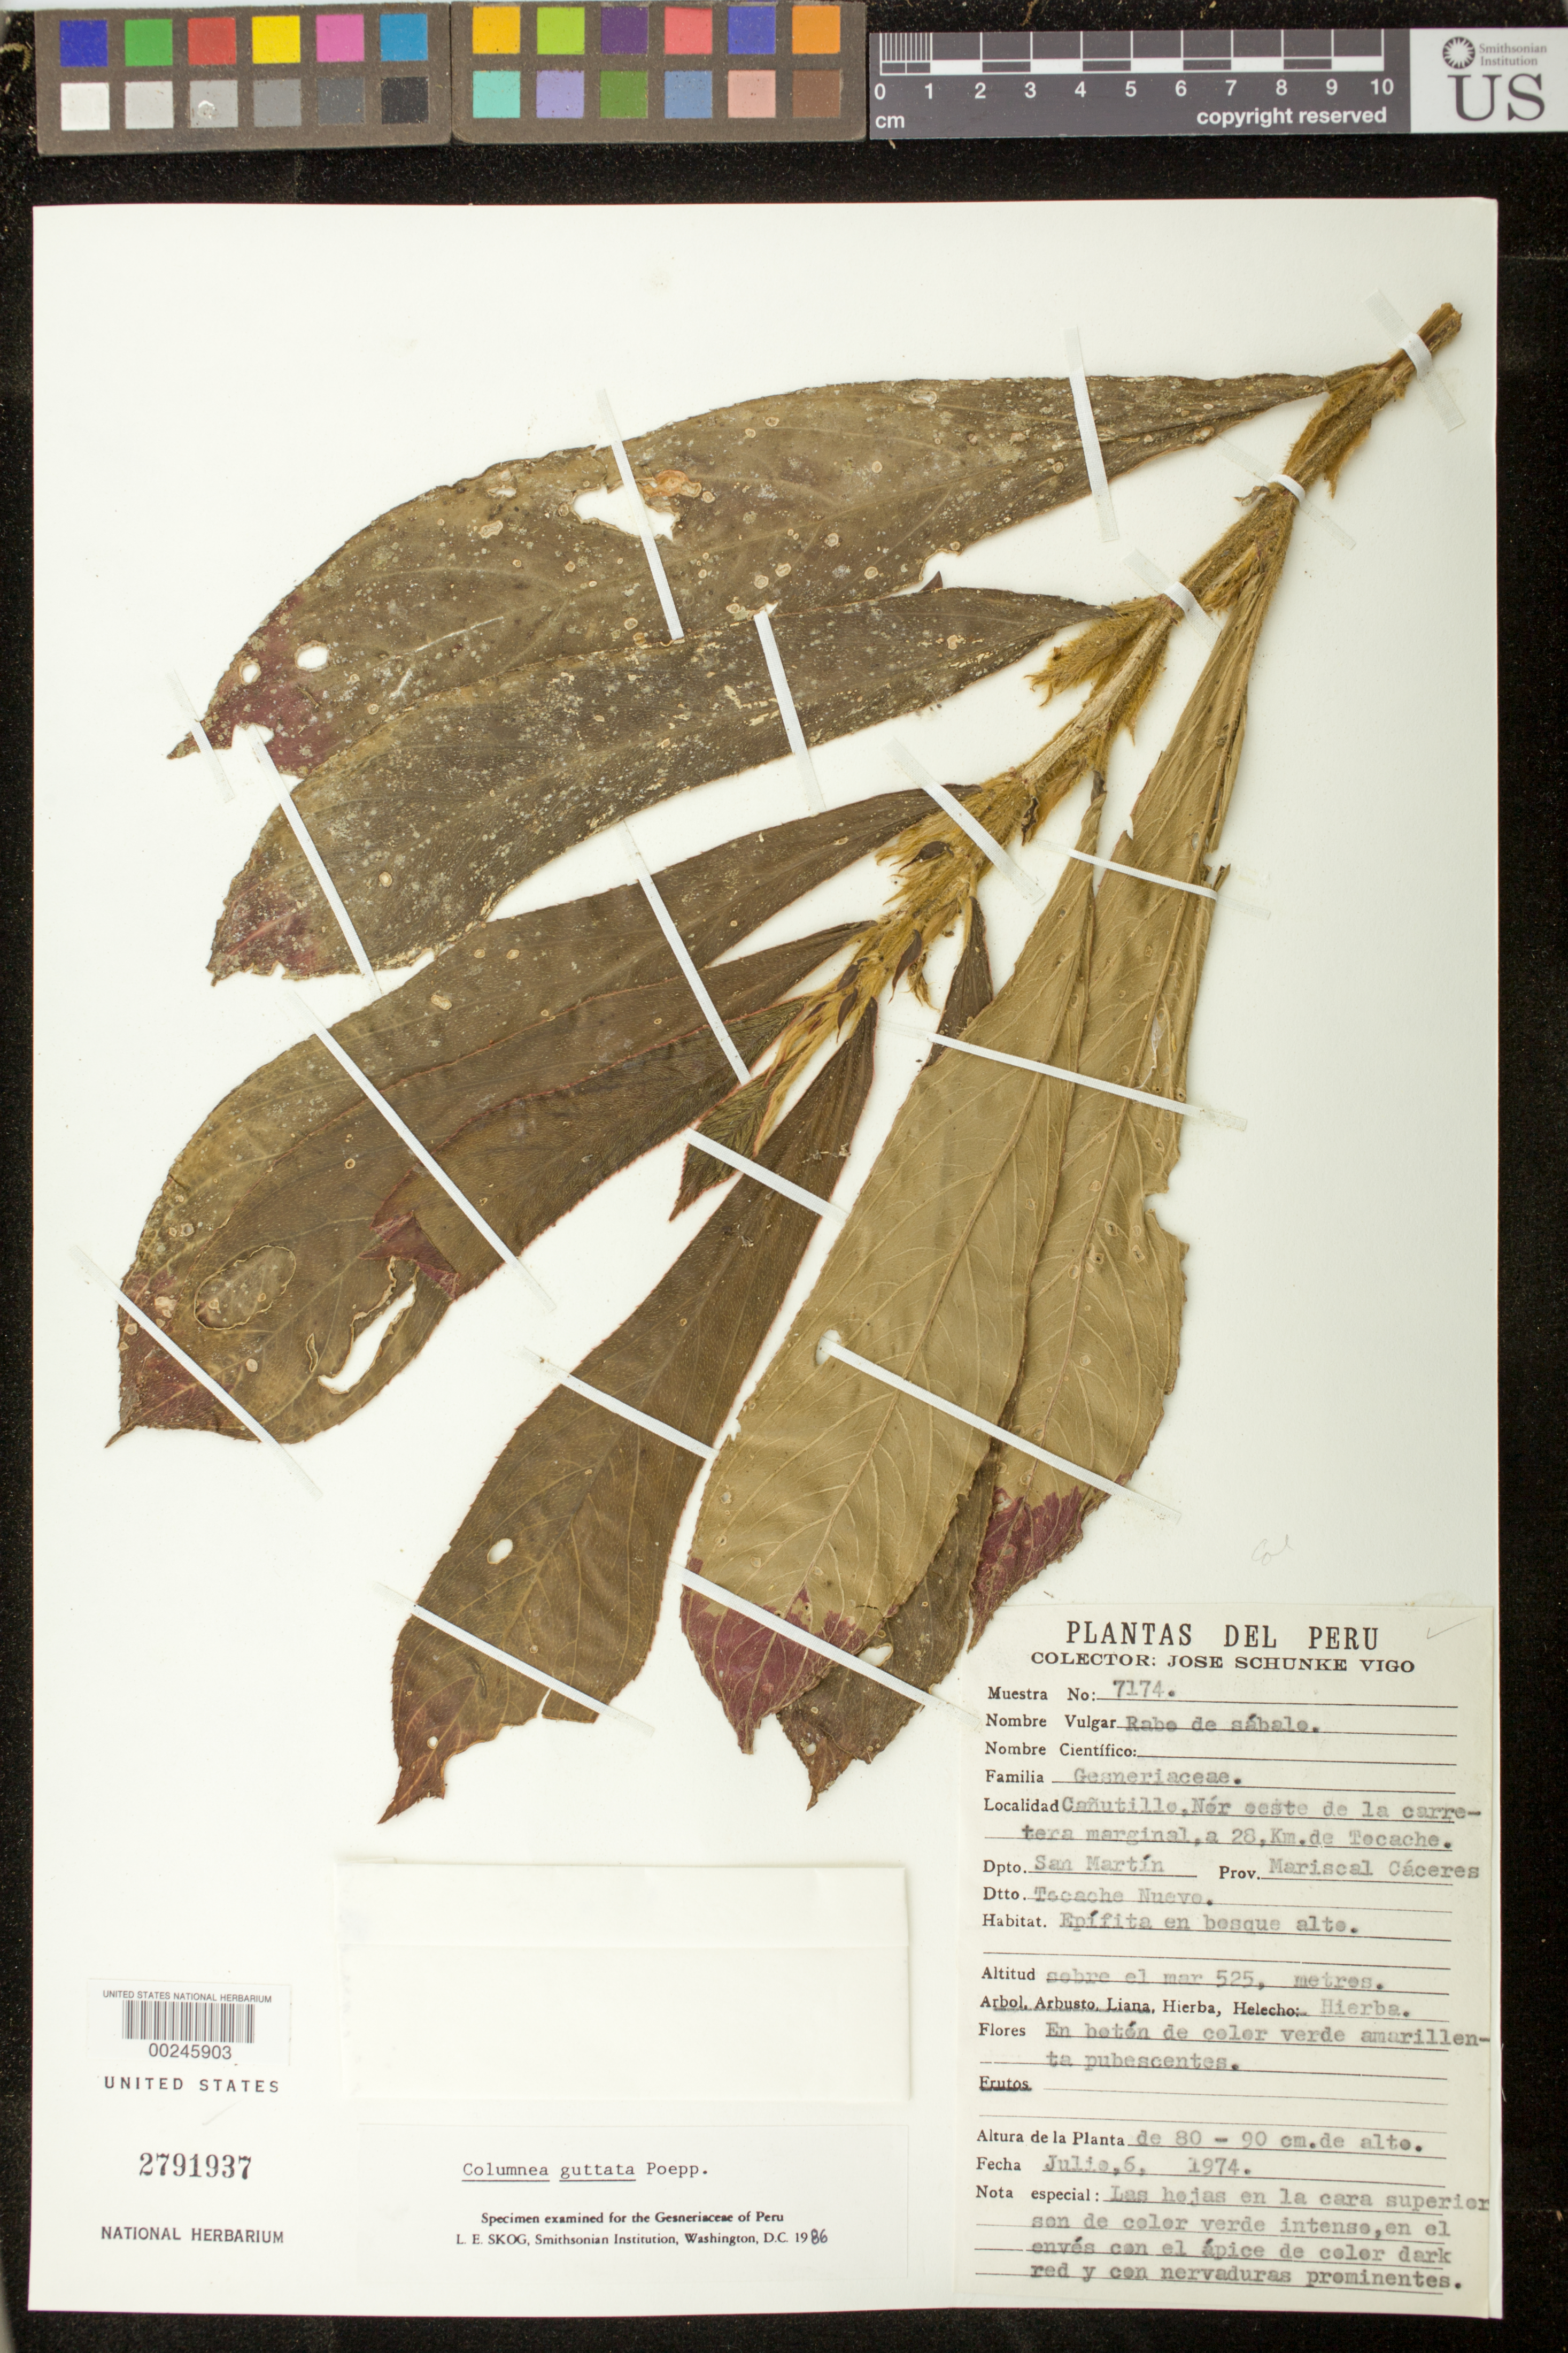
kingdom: Plantae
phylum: Tracheophyta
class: Magnoliopsida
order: Lamiales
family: Gesneriaceae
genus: Columnea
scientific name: Columnea guttata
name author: Poepp.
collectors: J. Schunke Vigo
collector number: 7174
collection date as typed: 06 Jul 1974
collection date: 1974-07-06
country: Peru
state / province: San Martín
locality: Prov. Mariscal Cáceres, Dtto. Tocache Nuevo, Canutillo, NW of marginal highway, 28 km from Tocache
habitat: Epiphyte in tall forest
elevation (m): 525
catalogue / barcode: US 2791937